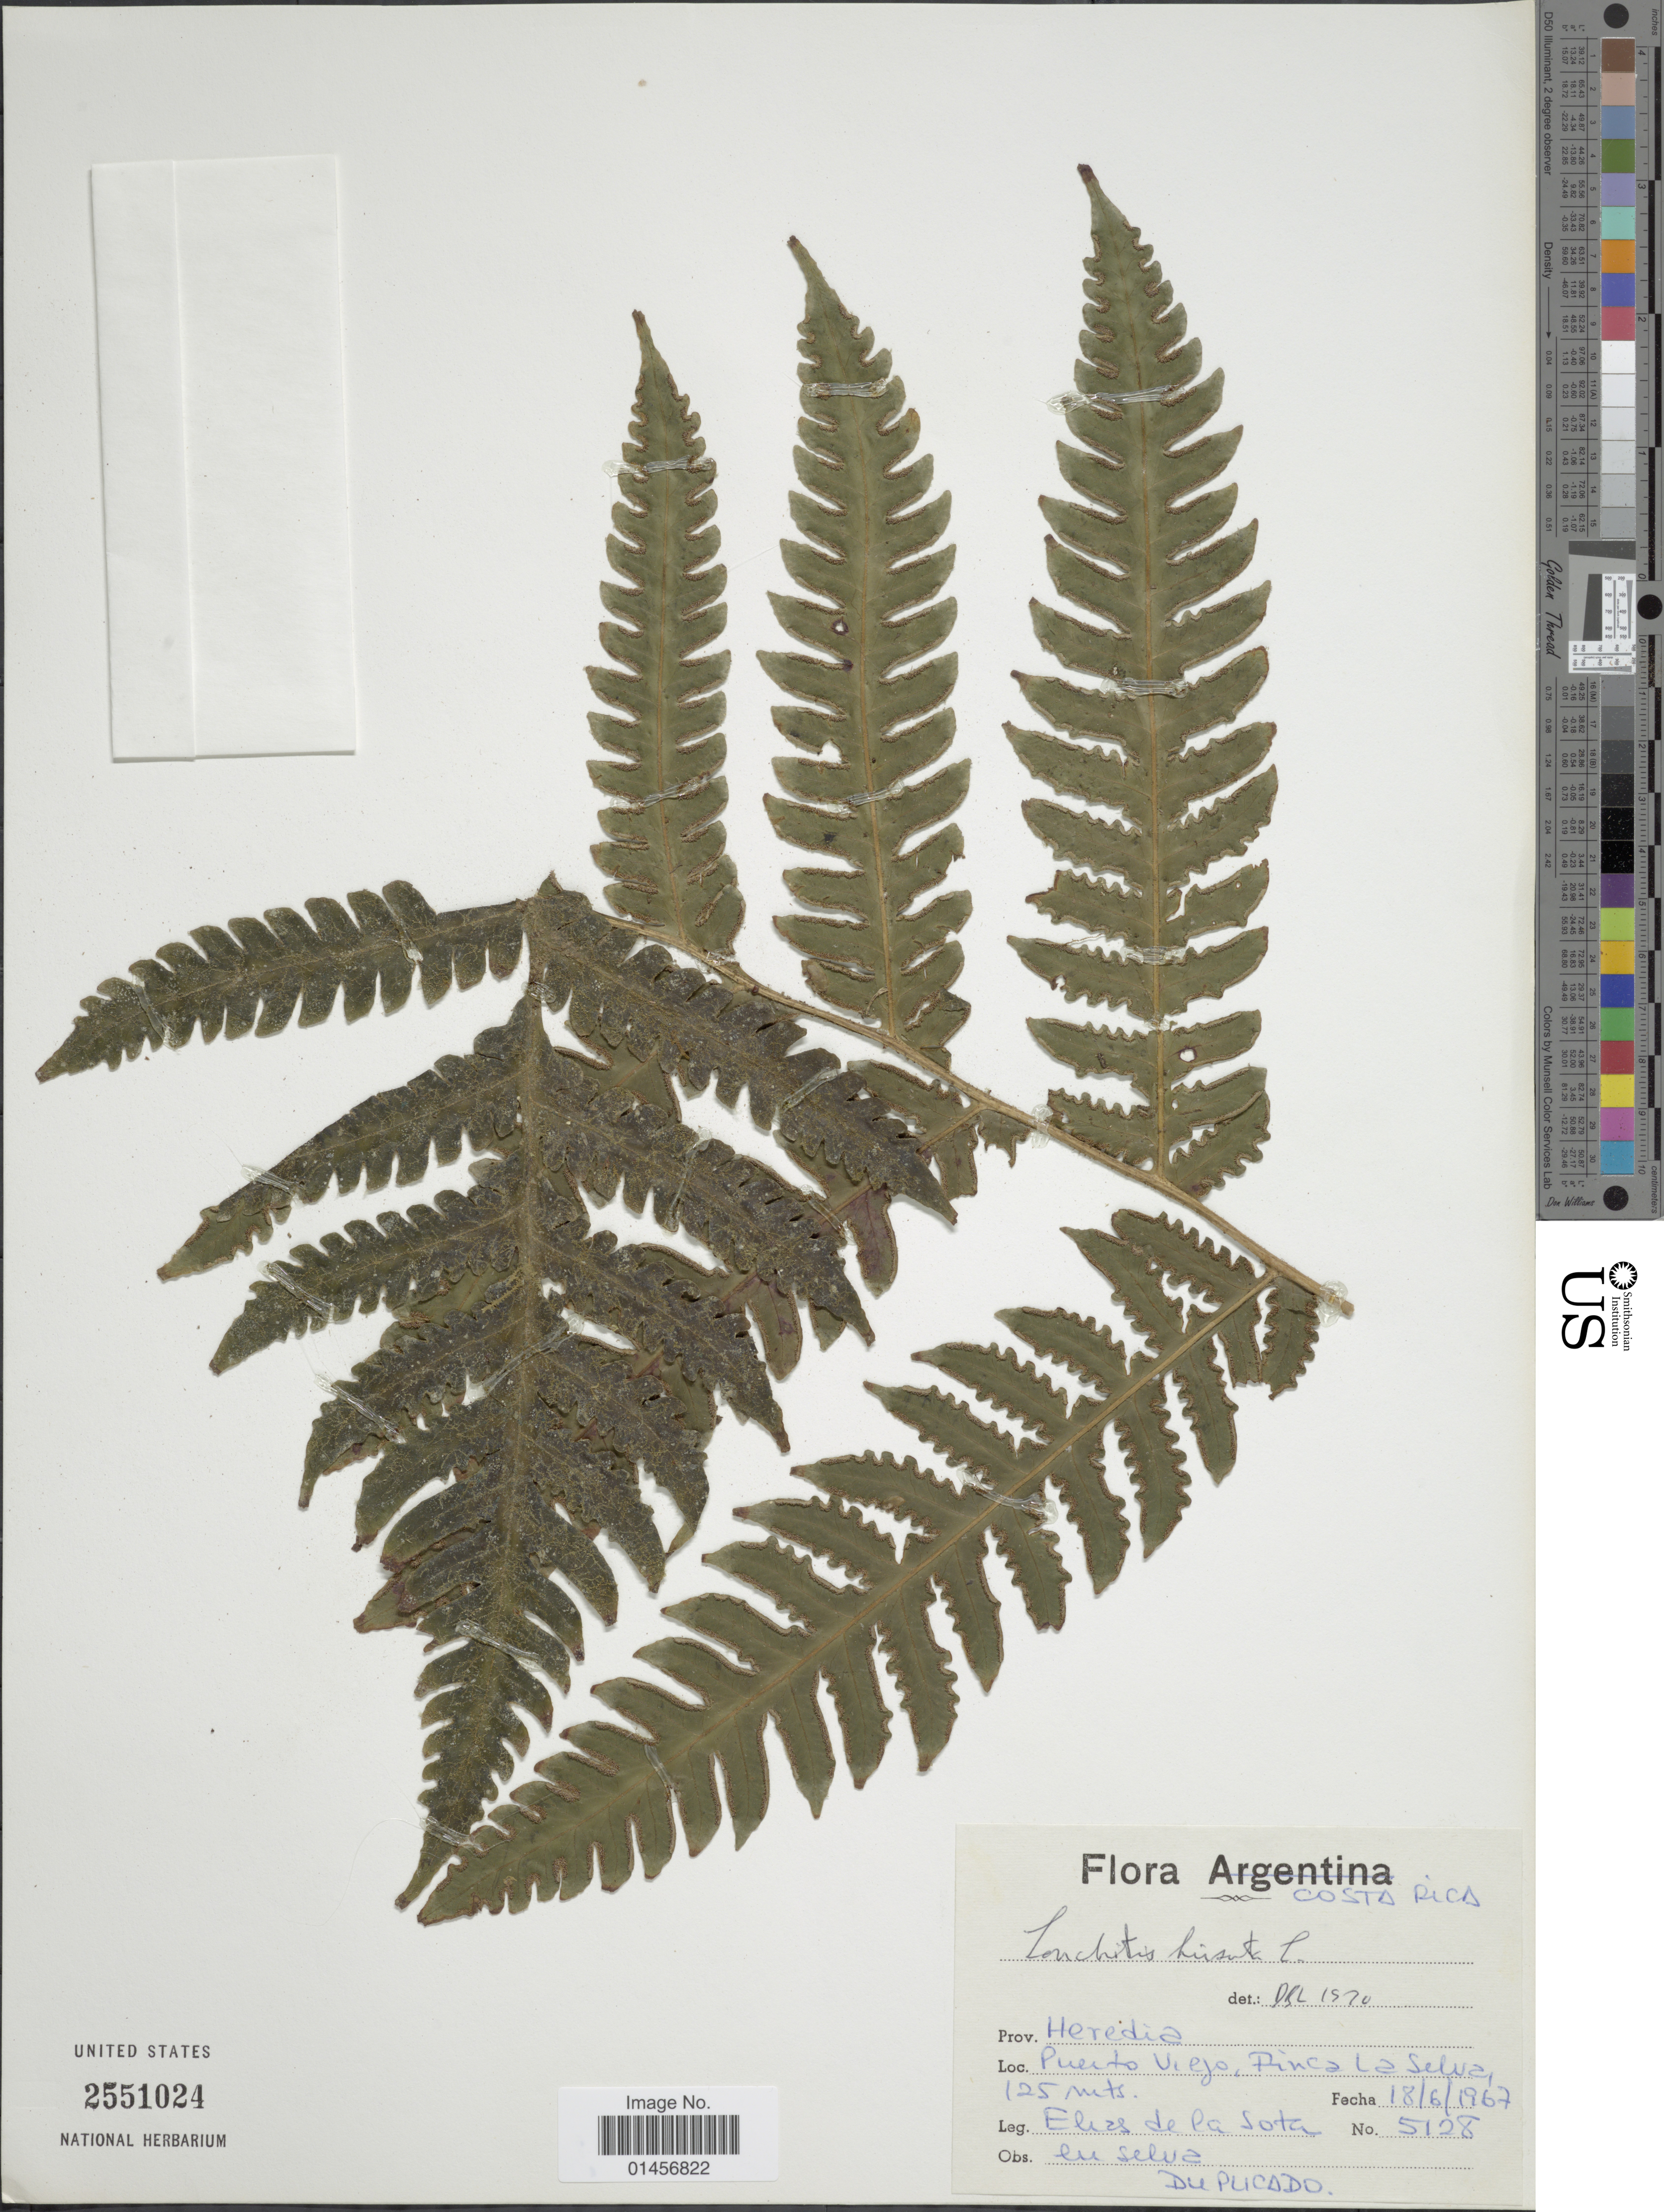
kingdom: Plantae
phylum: Tracheophyta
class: Polypodiopsida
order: Polypodiales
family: Lonchitidaceae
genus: Lonchitis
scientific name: Lonchitis hirsuta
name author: L.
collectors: E. R. de la Sota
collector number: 5128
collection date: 1967-06-19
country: Costa Rica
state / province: Heredia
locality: Puerto Viejo, Finca la Selva.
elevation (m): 125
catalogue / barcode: US 2551024